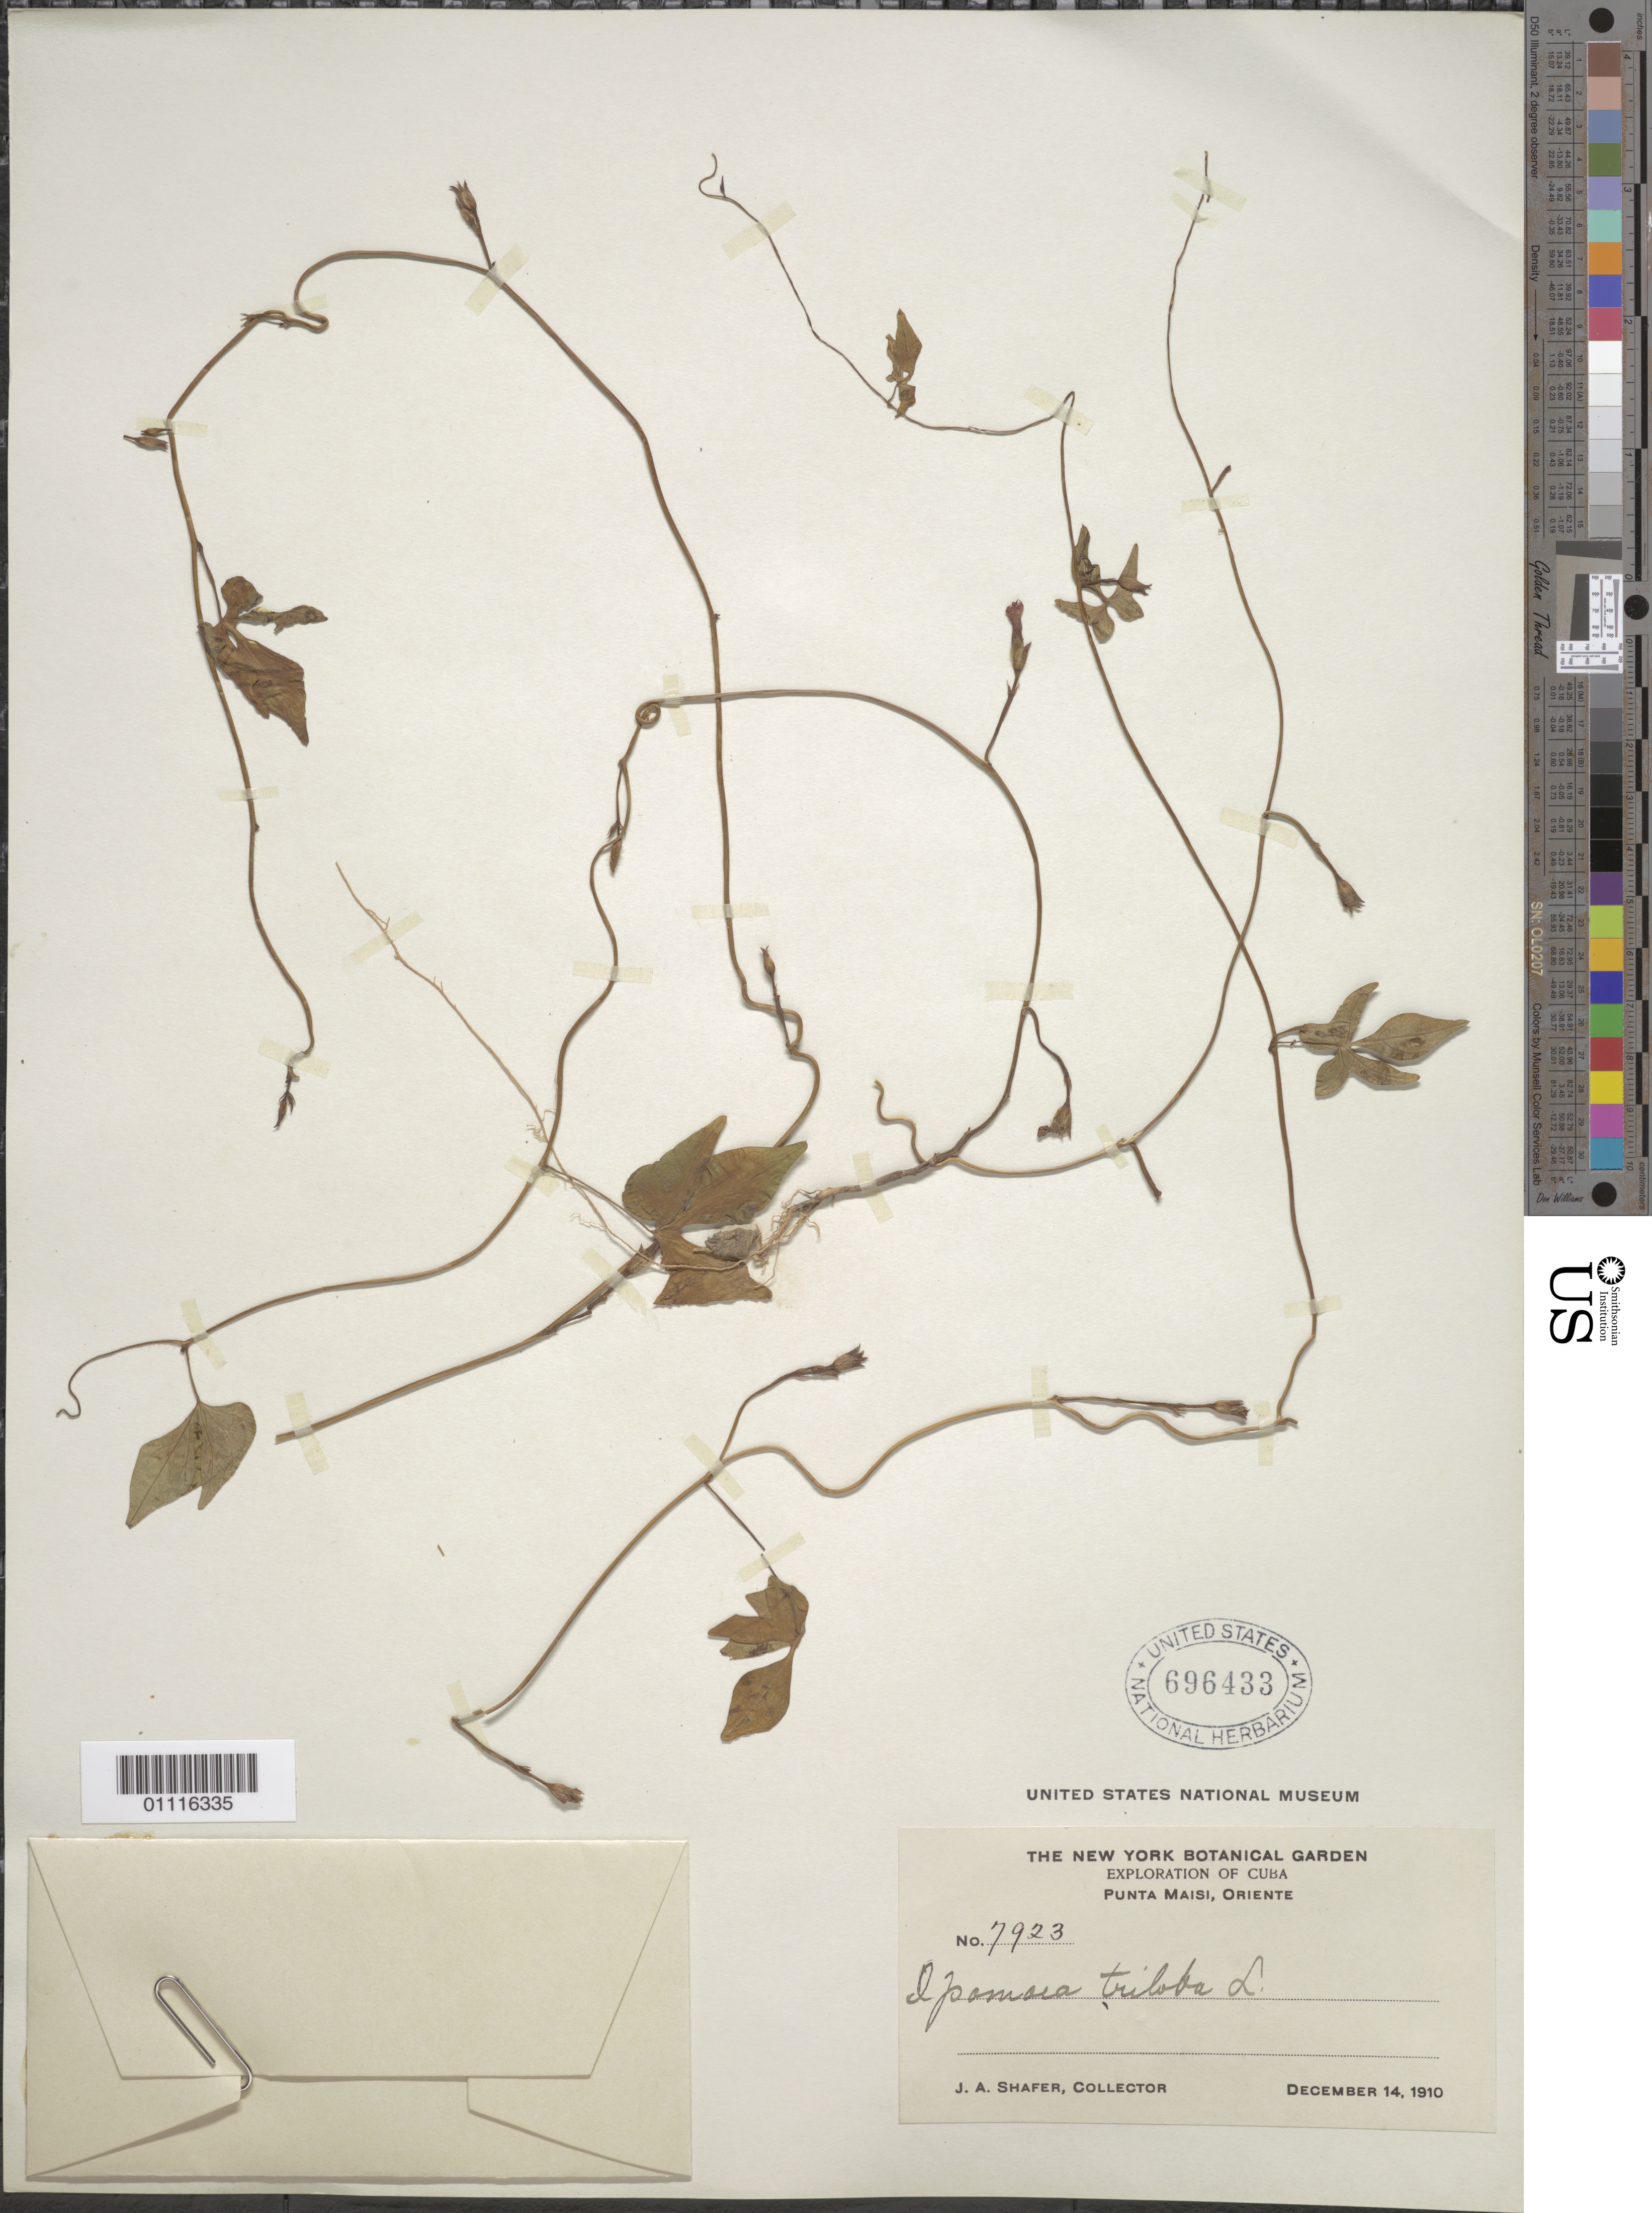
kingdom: Plantae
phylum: Tracheophyta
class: Magnoliopsida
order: Solanales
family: Convolvulaceae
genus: Ipomoea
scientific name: Ipomoea triloba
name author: L.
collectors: J. A. Shafer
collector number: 7923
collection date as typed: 14 Dec 1910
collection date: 1910-12-14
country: Cuba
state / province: Guantánamo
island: Cuba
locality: Punta Maisi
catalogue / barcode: US 696433